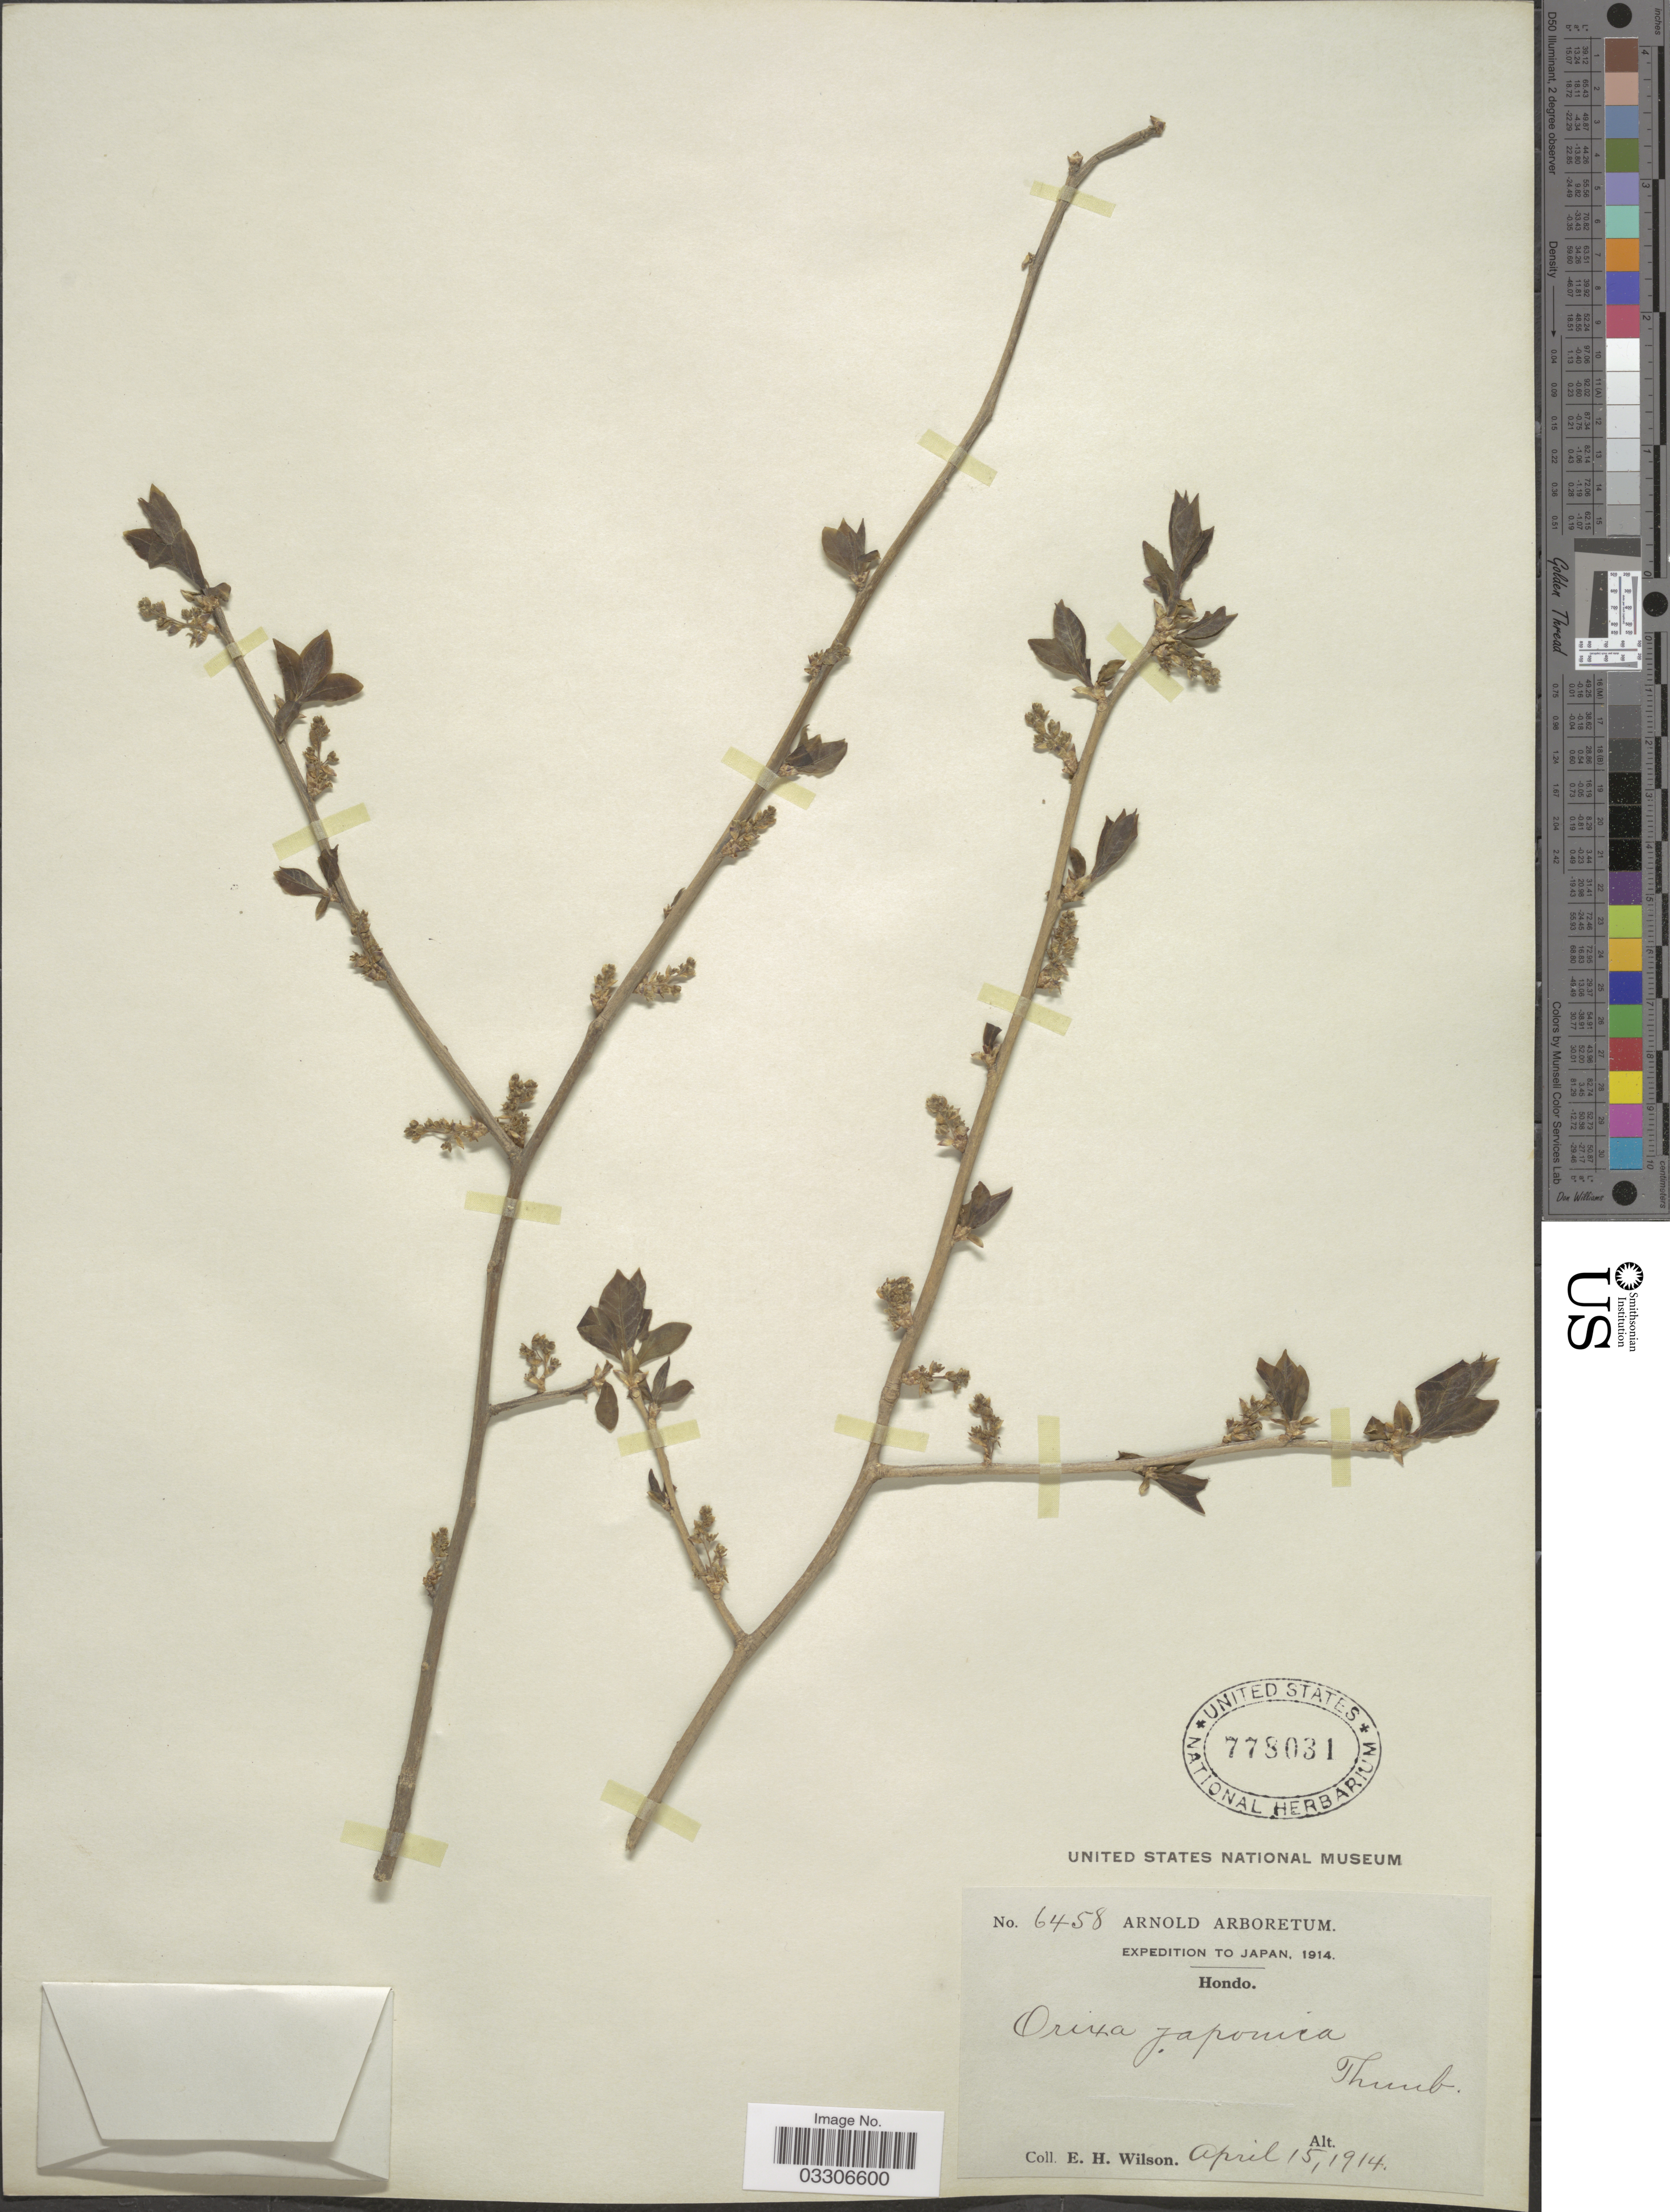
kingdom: Plantae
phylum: Tracheophyta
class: Magnoliopsida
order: Sapindales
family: Rutaceae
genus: Orixa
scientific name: Orixa japonica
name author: Thunb.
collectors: E. Wilson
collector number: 6458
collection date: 1914-04-15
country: Japan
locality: Hondo.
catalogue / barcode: US 778031